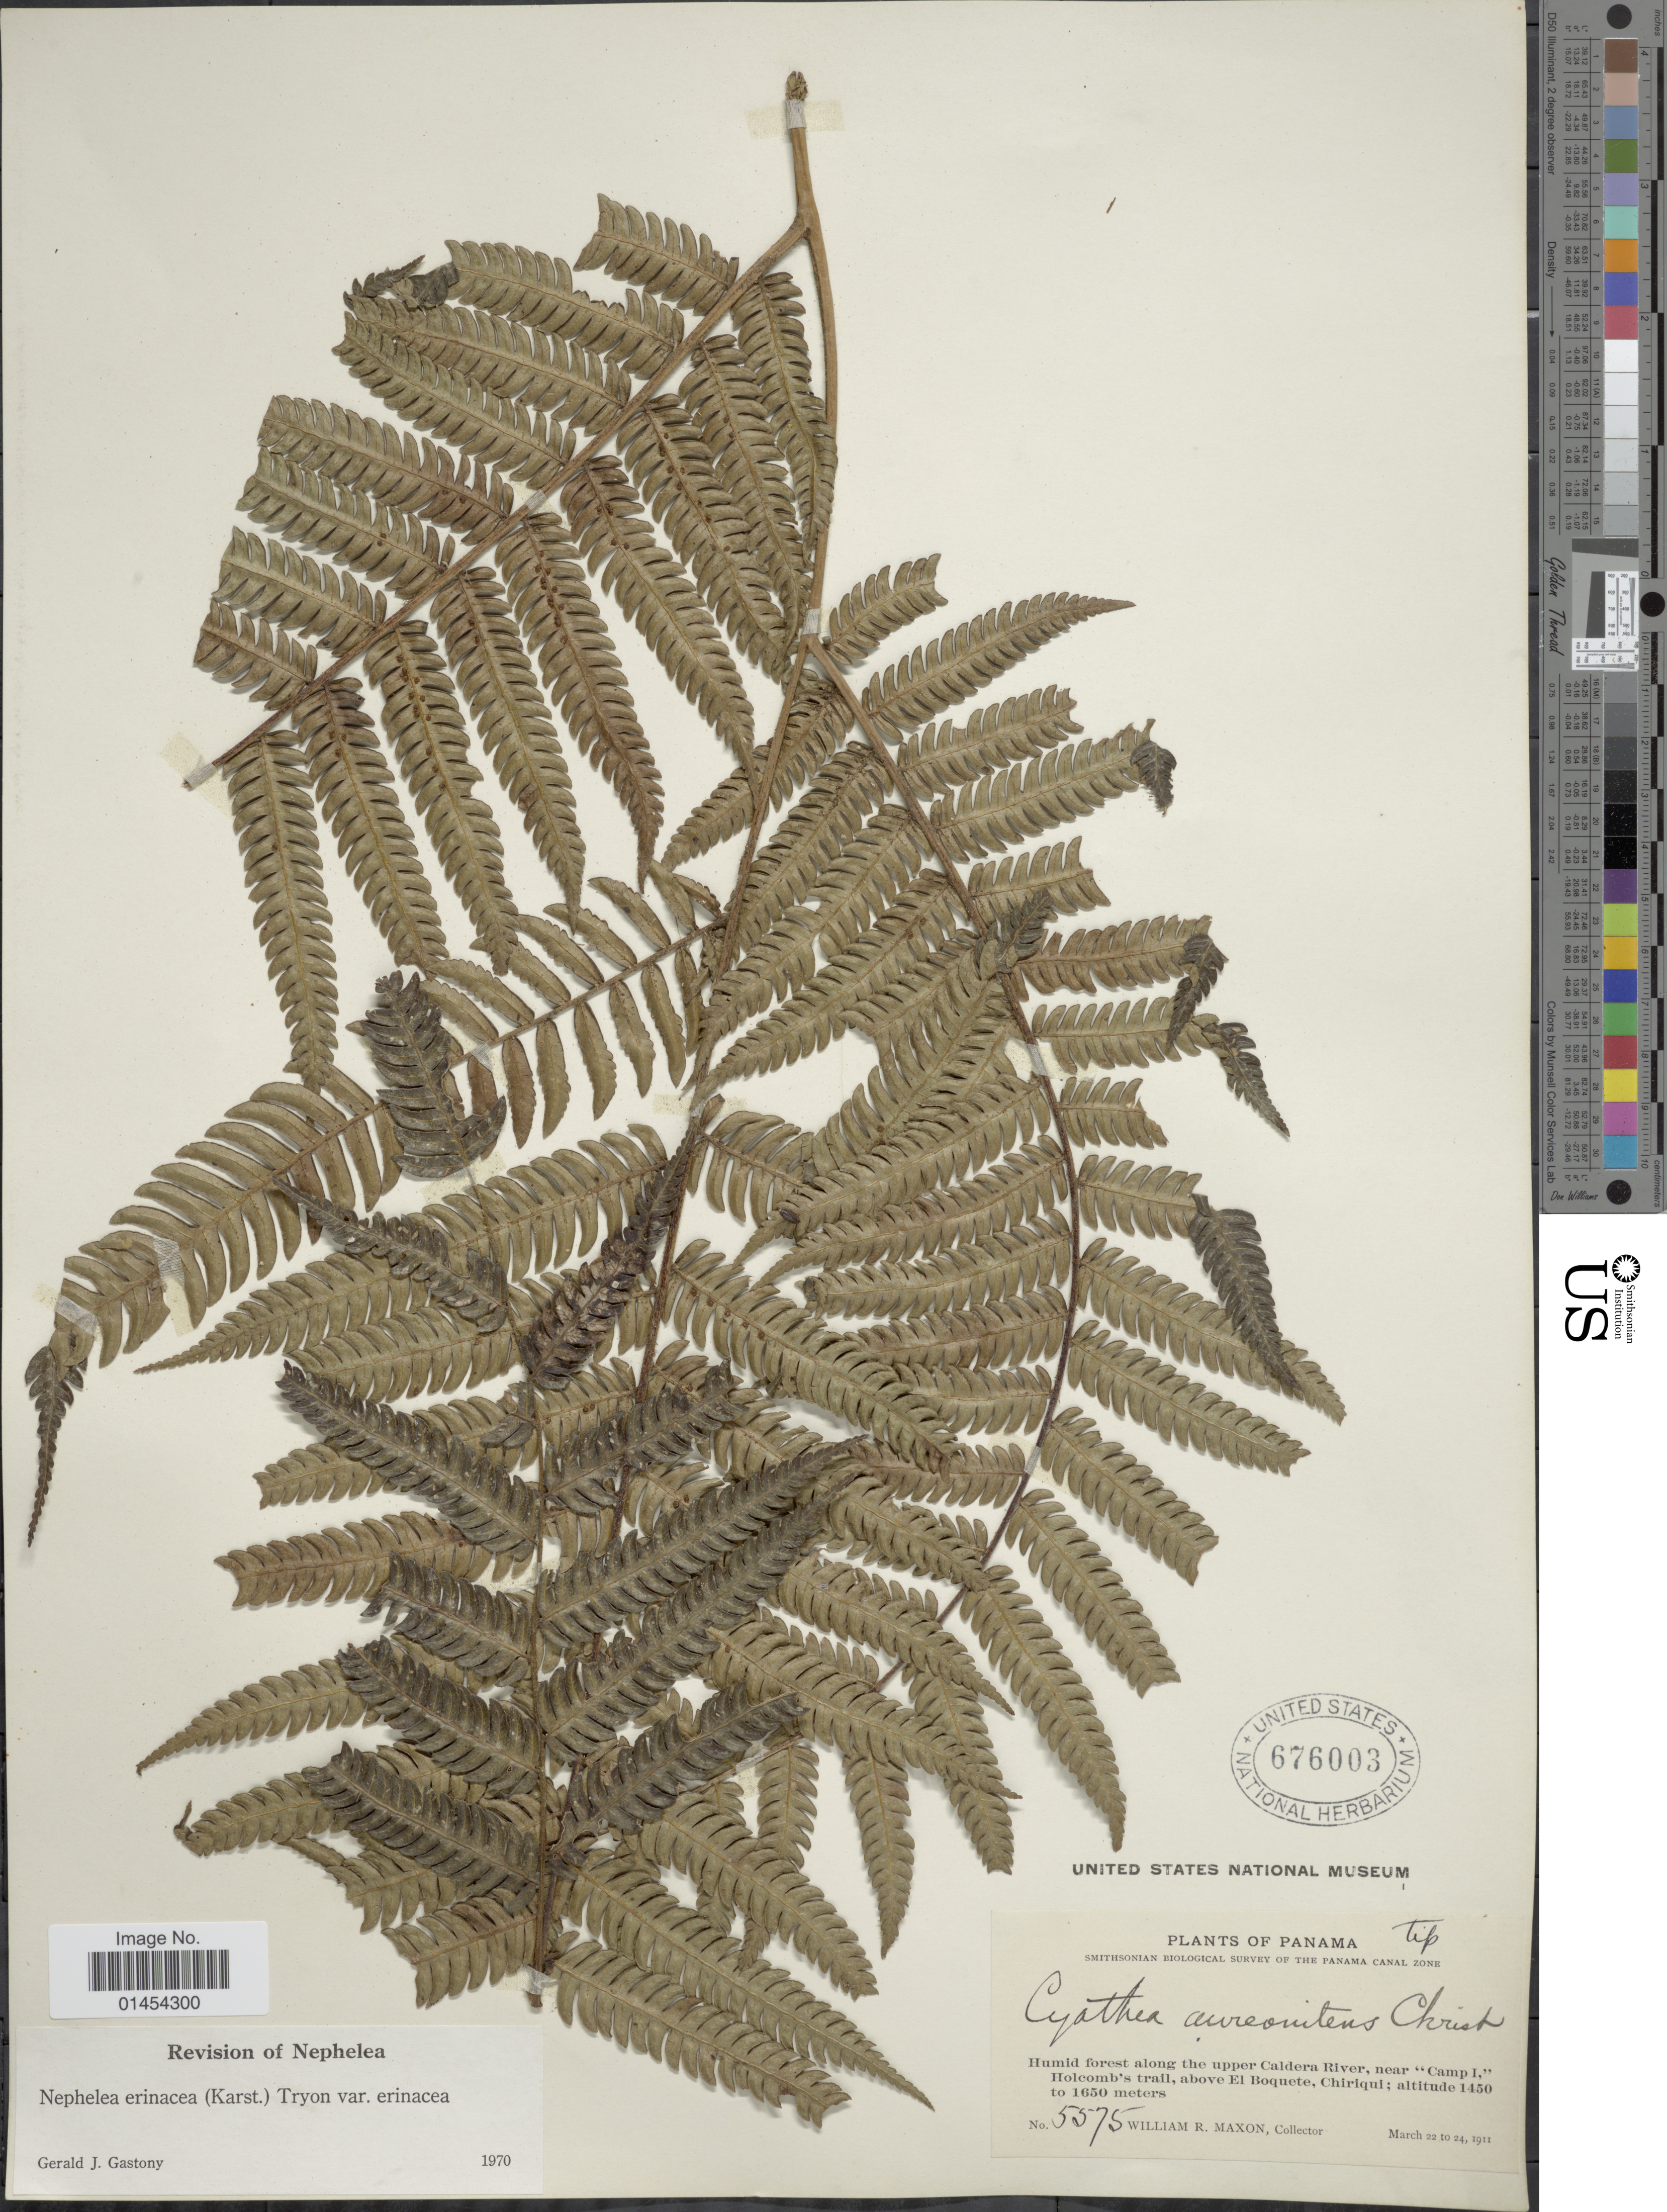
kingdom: Plantae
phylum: Tracheophyta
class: Polypodiopsida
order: Cyatheales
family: Cyatheaceae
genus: Alsophila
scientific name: Alsophila erinacea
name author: (H. Karst.) D.S. Conant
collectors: W. R. Maxon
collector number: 5575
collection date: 1911-03-22/1911-03-24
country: Panama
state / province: Chiriqui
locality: Humid forest along the upper Caldera River, near "Camp I", Holcomb's trail, above El Boquete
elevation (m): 1450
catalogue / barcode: US 676003